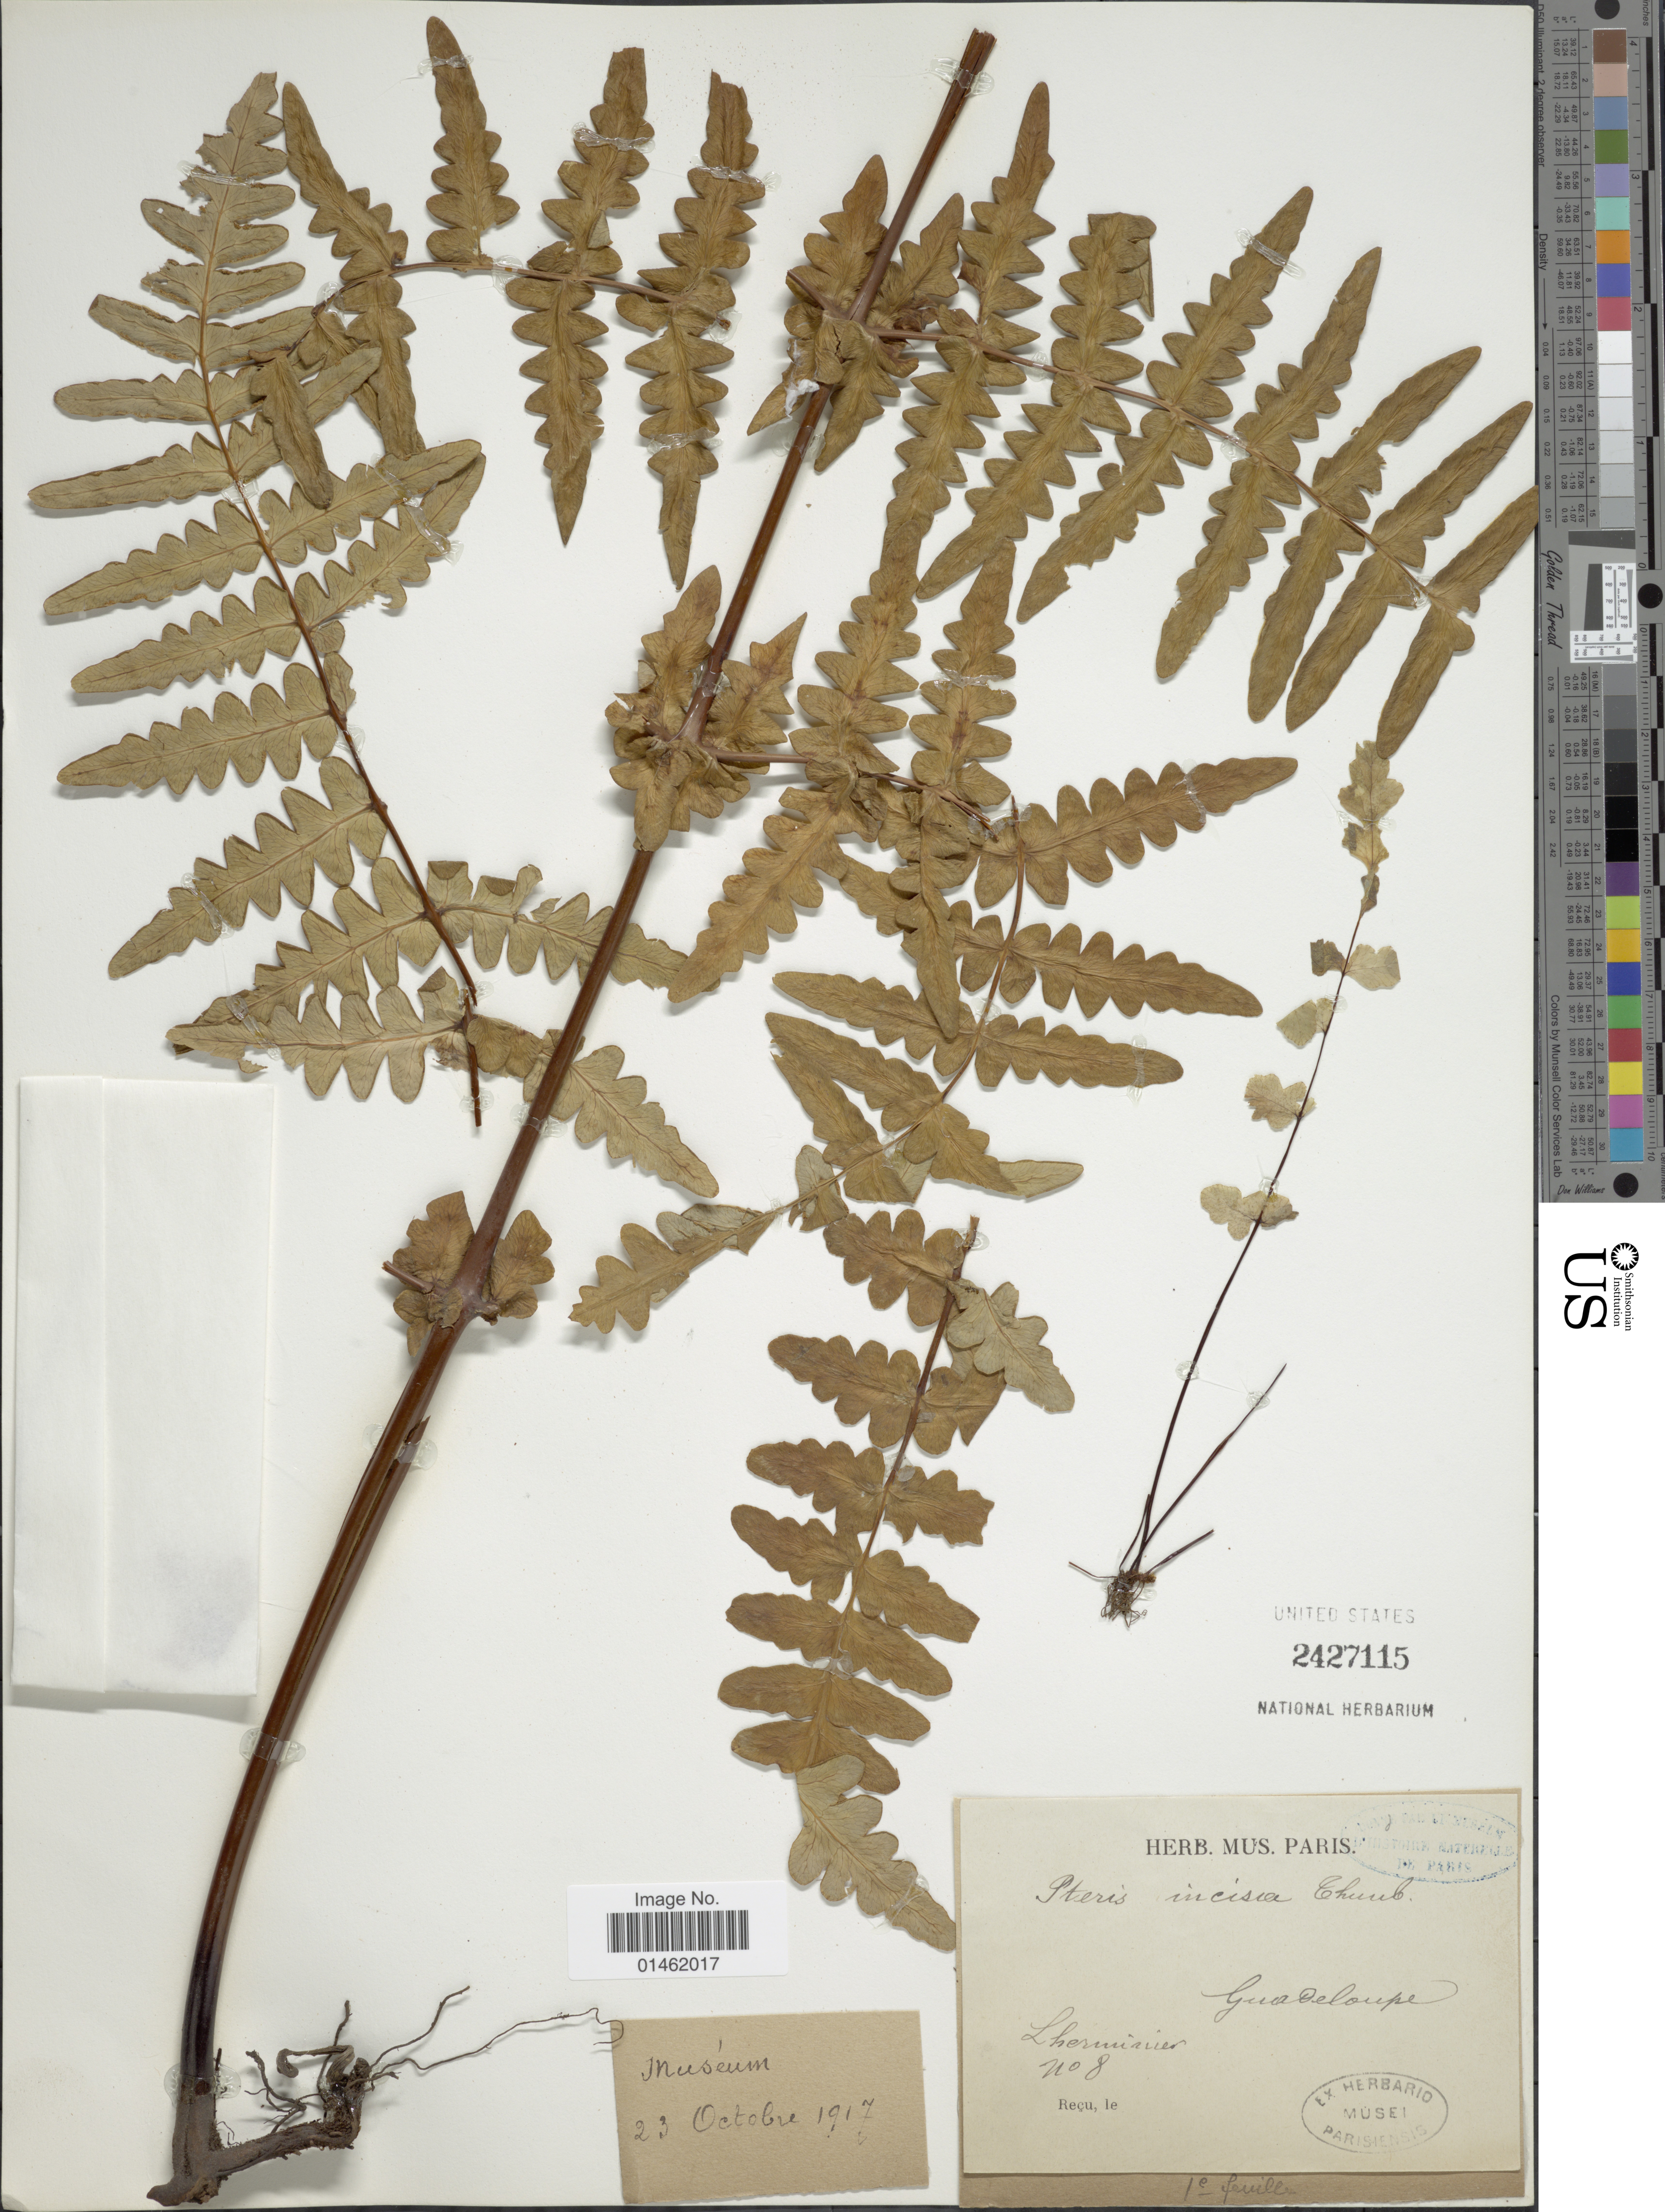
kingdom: Plantae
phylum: Tracheophyta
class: Polypodiopsida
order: Polypodiales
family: Dennstaedtiaceae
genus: Histiopteris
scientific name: Histiopteris incisa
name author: (Thunb.) J. Sm.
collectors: -. L'Herminier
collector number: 8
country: Guadeloupe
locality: Guadeloupe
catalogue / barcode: US 2427115